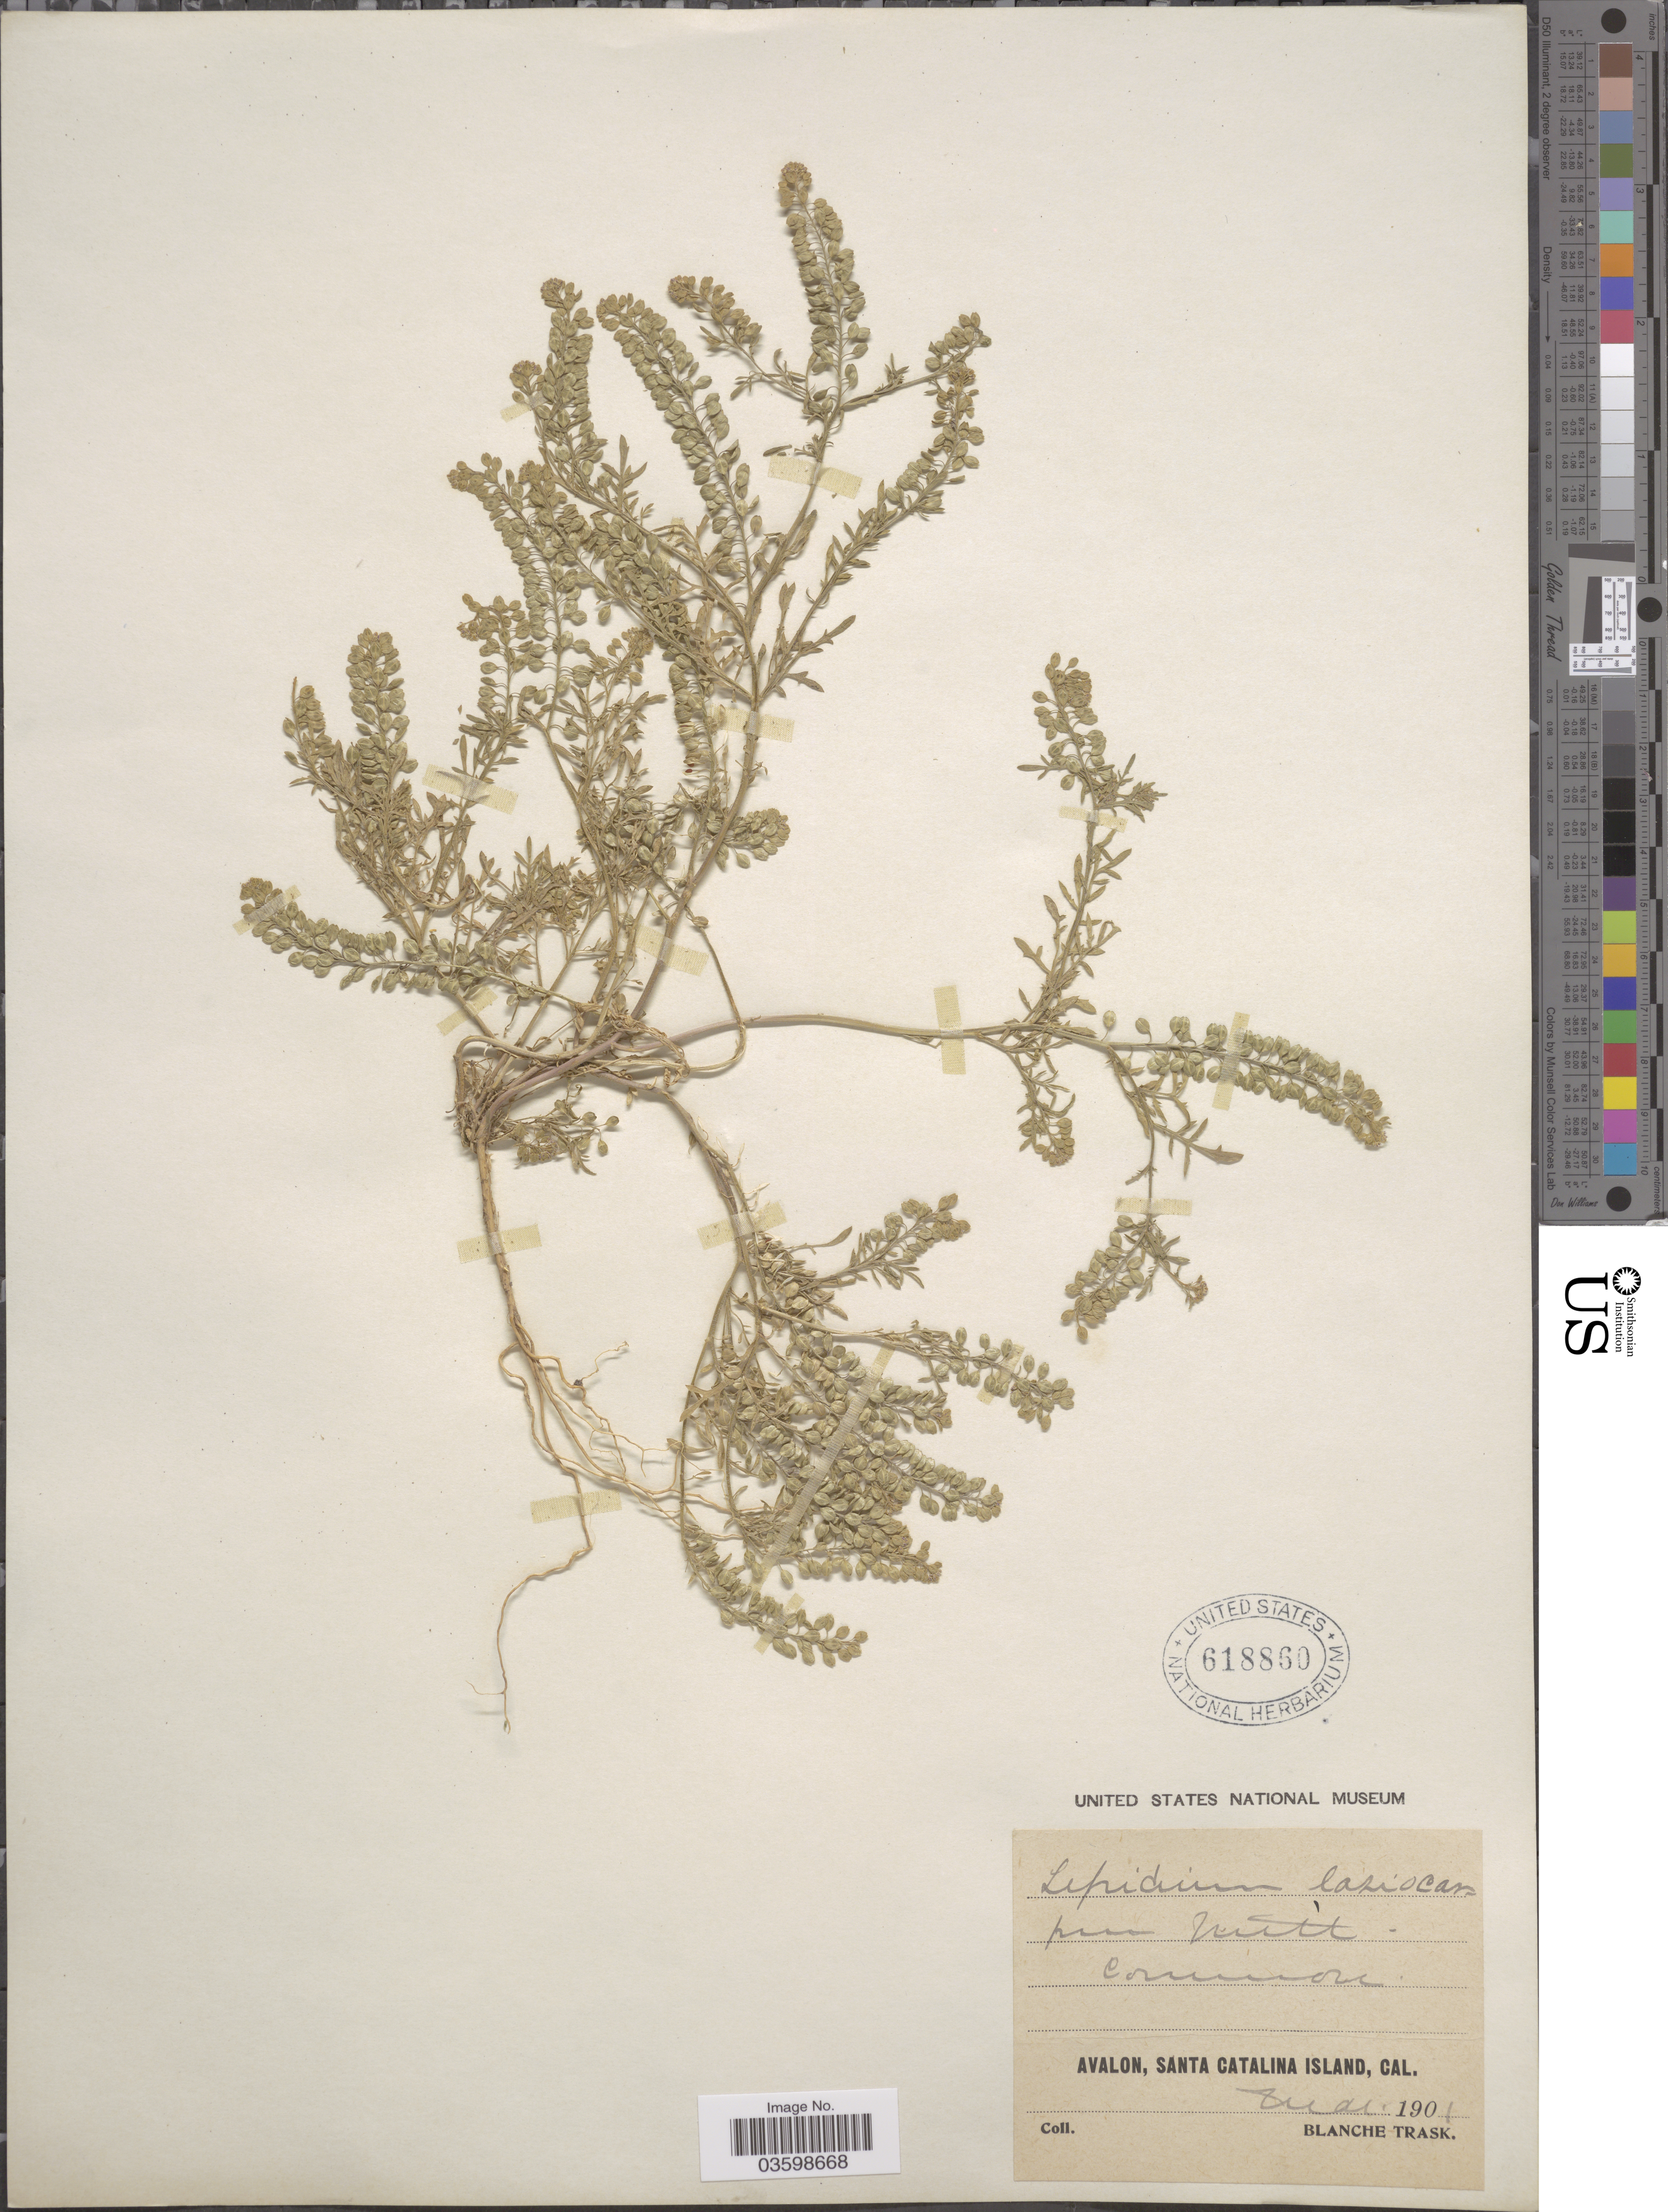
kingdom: Plantae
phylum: Tracheophyta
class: Magnoliopsida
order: Brassicales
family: Brassicaceae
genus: Lepidium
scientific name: Lepidium lasiocarpum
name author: Nutt.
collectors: B. Trask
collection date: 1901-05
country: United States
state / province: California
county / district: Los Angeles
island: Santa Catalina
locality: Avalon, Santa Catalina Island.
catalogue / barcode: US 618860